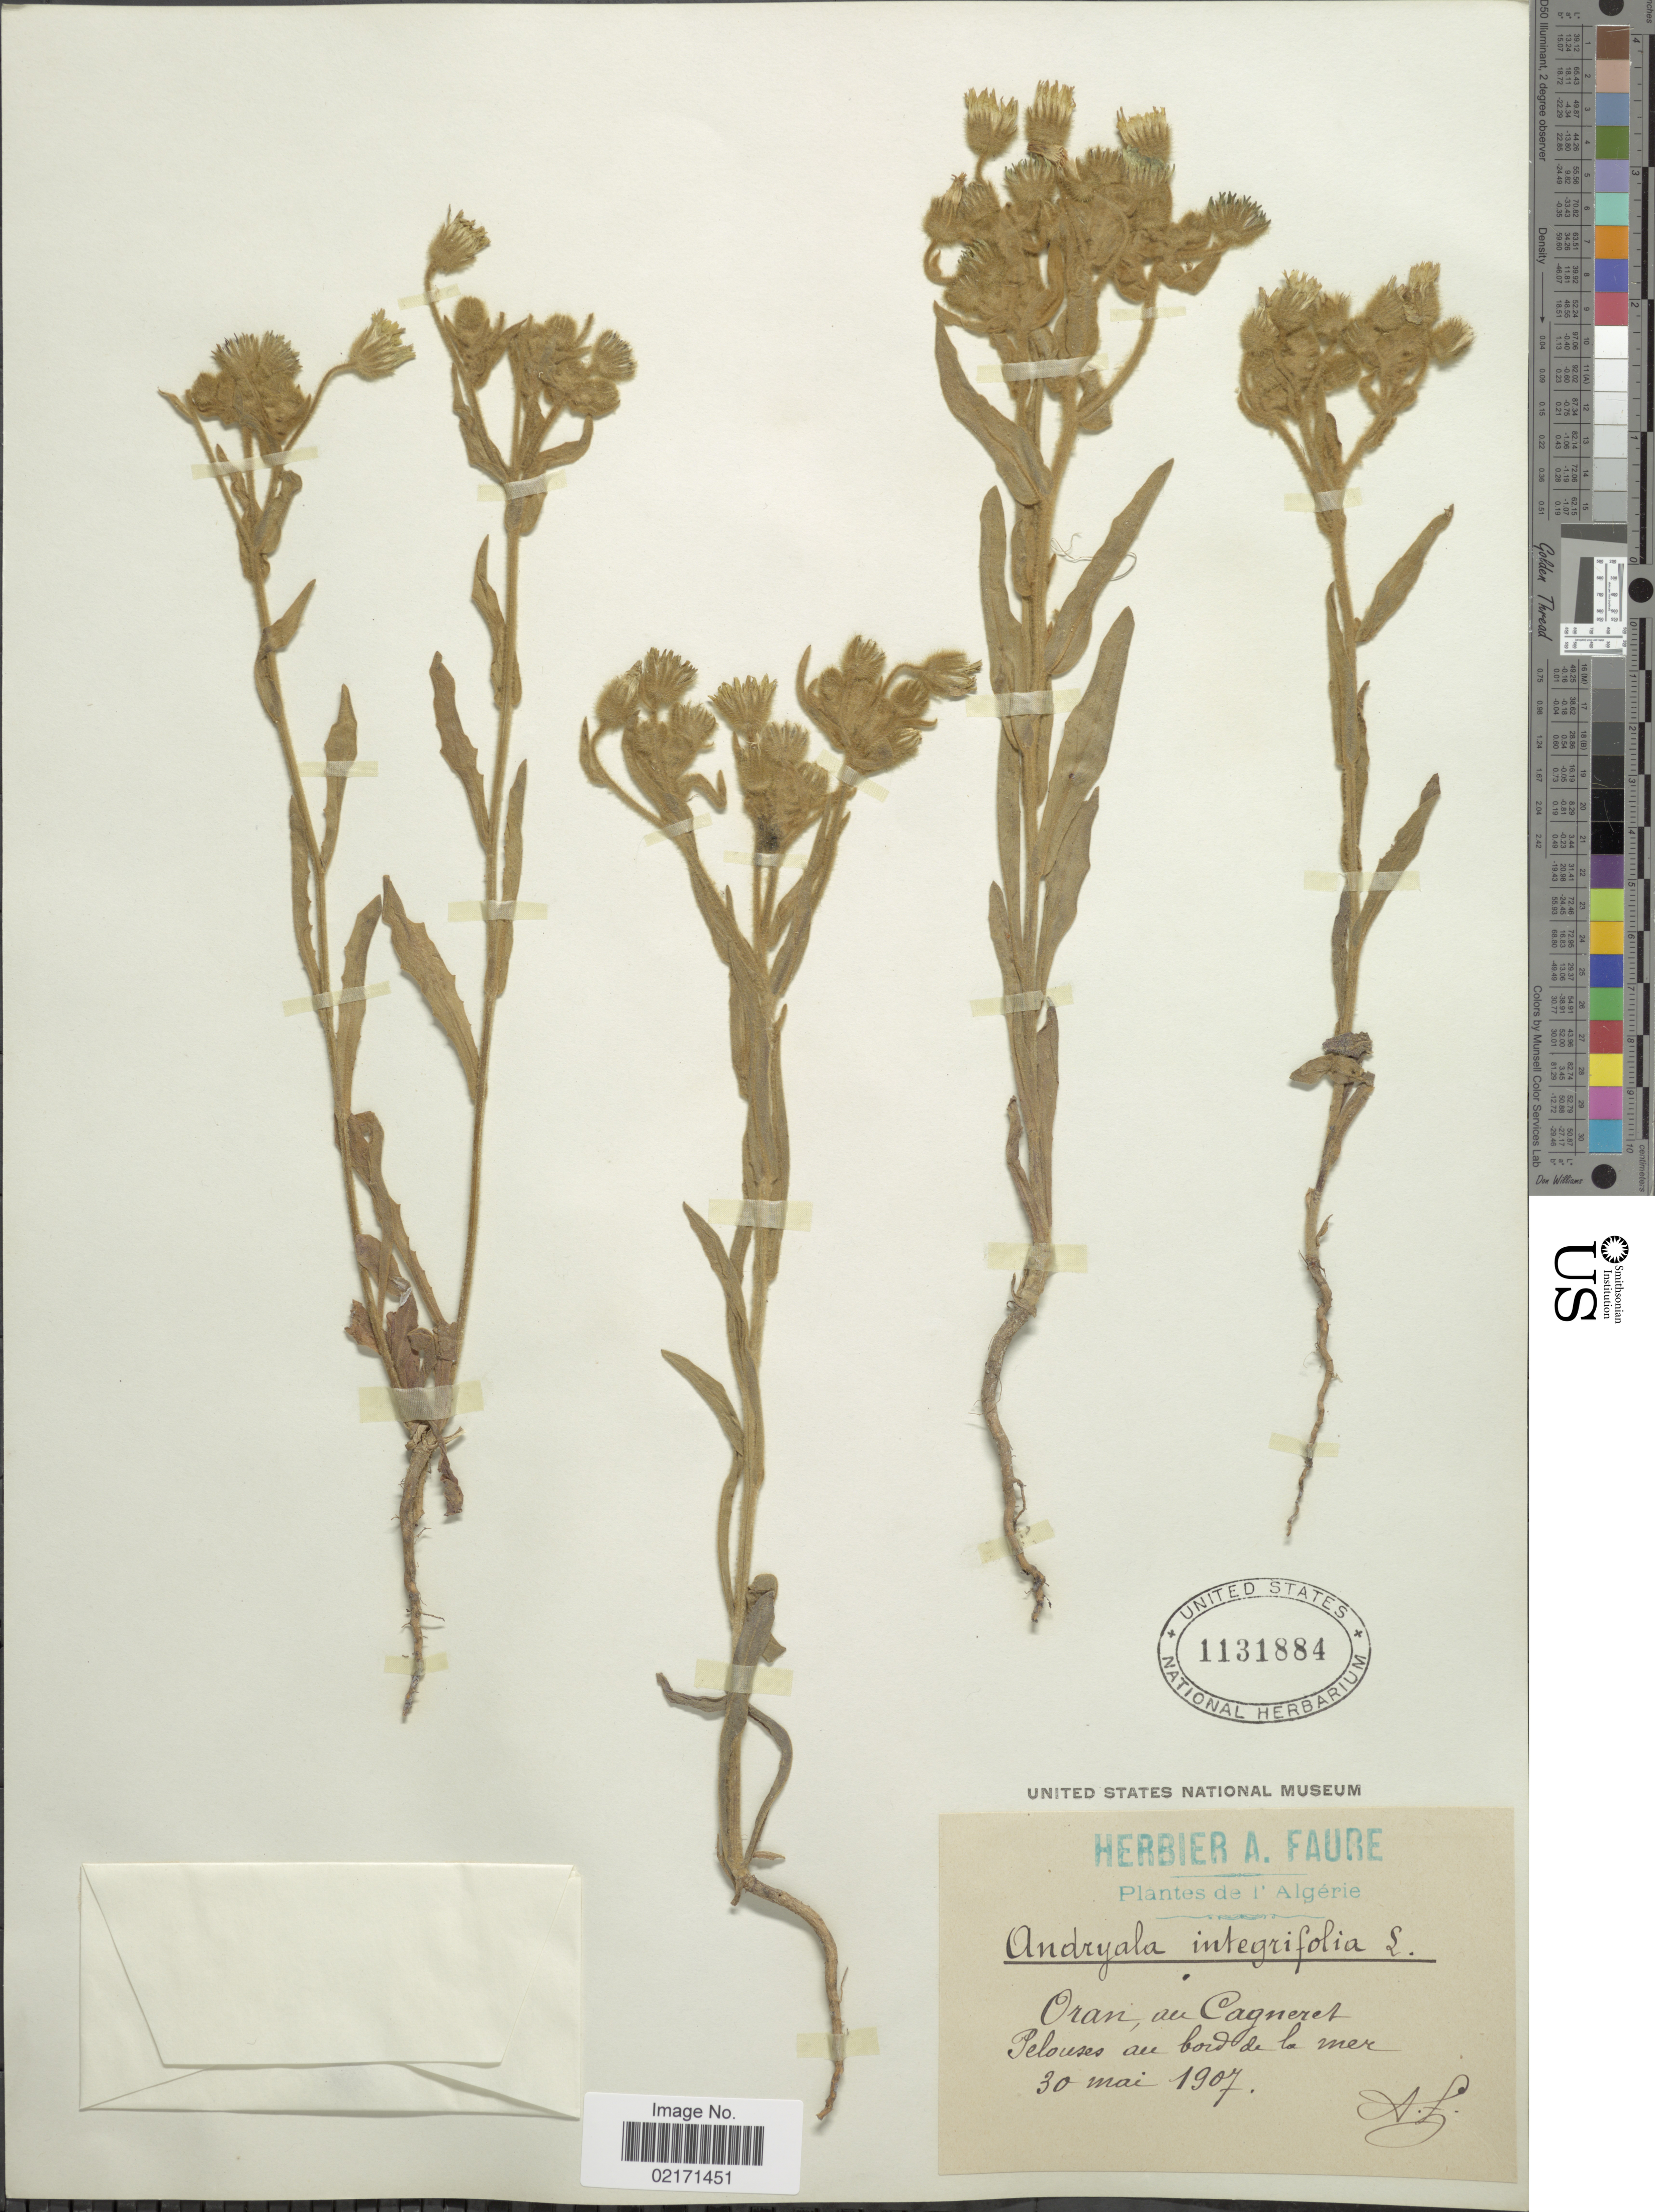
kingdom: Plantae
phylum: Tracheophyta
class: Magnoliopsida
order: Asterales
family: Asteraceae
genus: Andryala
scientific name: Andryala integrifolia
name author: L.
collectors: A. Faure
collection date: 1907-05-30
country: Algeria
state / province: Oran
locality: Au Cagneret, Pelouses au bord de la mer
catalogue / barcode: US 1131884